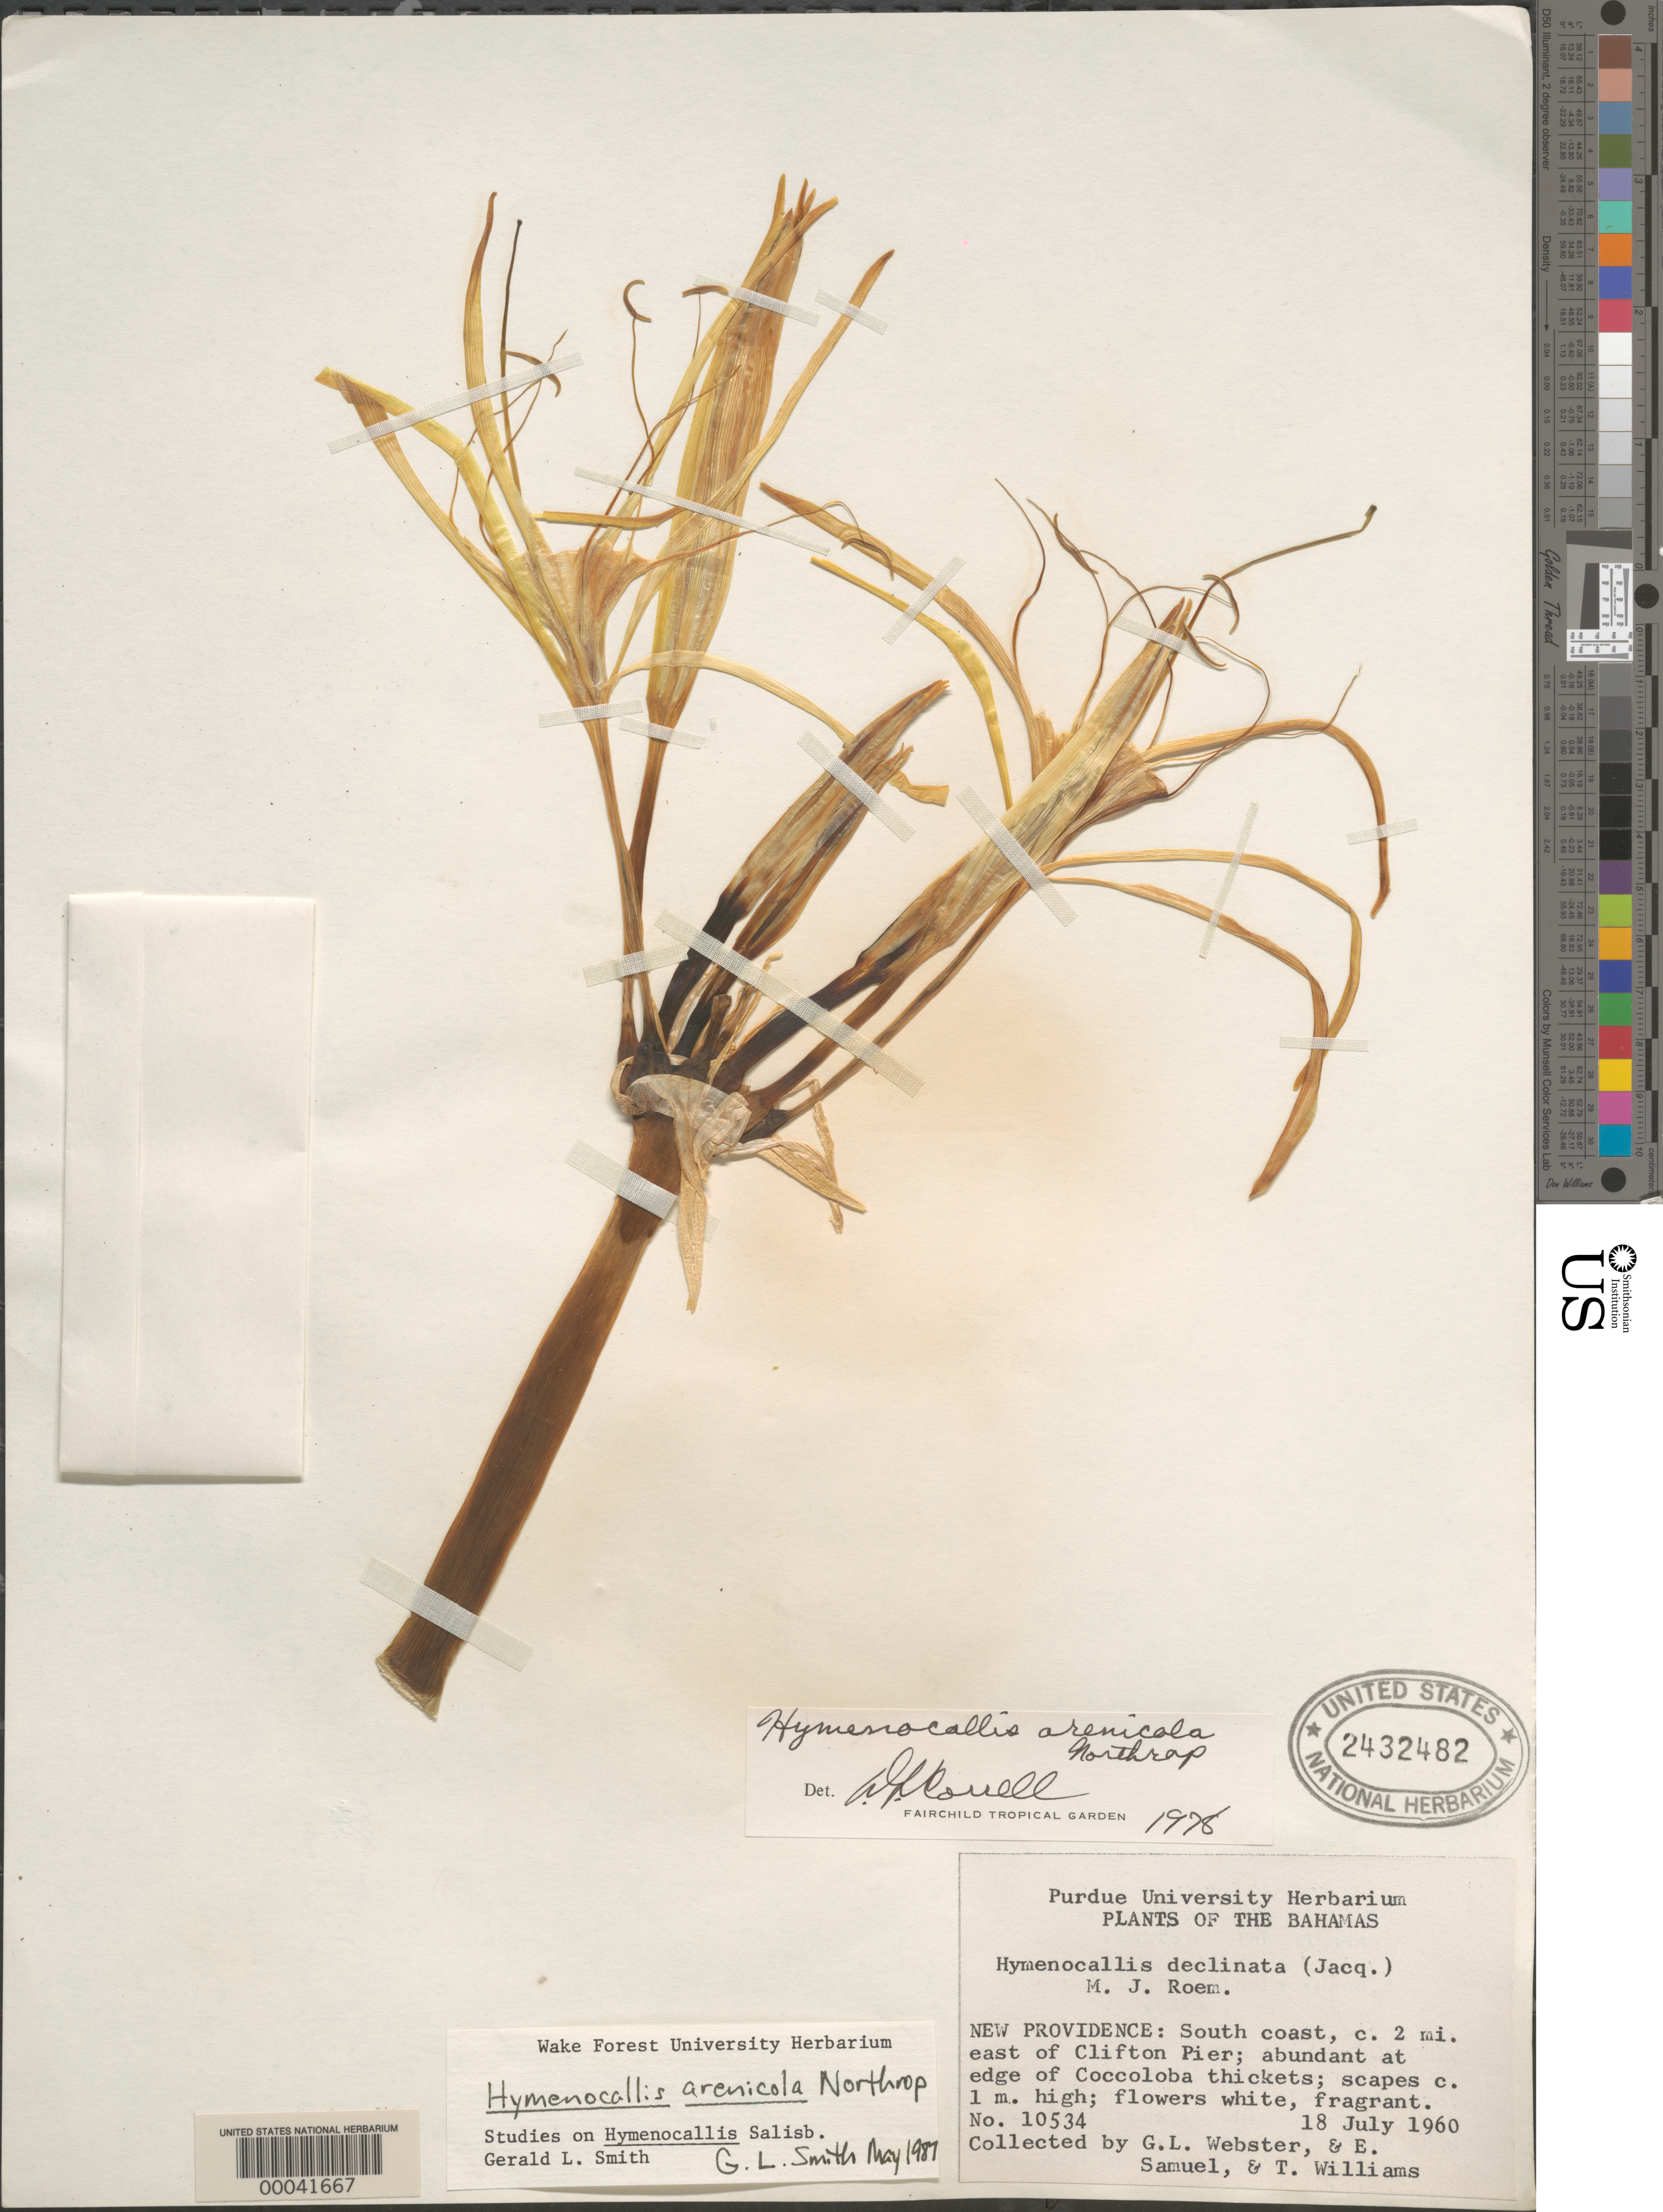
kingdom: Plantae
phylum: Tracheophyta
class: Liliopsida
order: Asparagales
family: Amaryllidaceae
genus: Hymenocallis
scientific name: Hymenocallis arenicola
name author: Northr.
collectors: G. L. Webster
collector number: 10534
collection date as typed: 18 Jul 1960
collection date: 1960-07-18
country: Bahamas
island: New Providence Island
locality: S coast 2 mi. e of clifton pier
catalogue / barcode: US 2432482